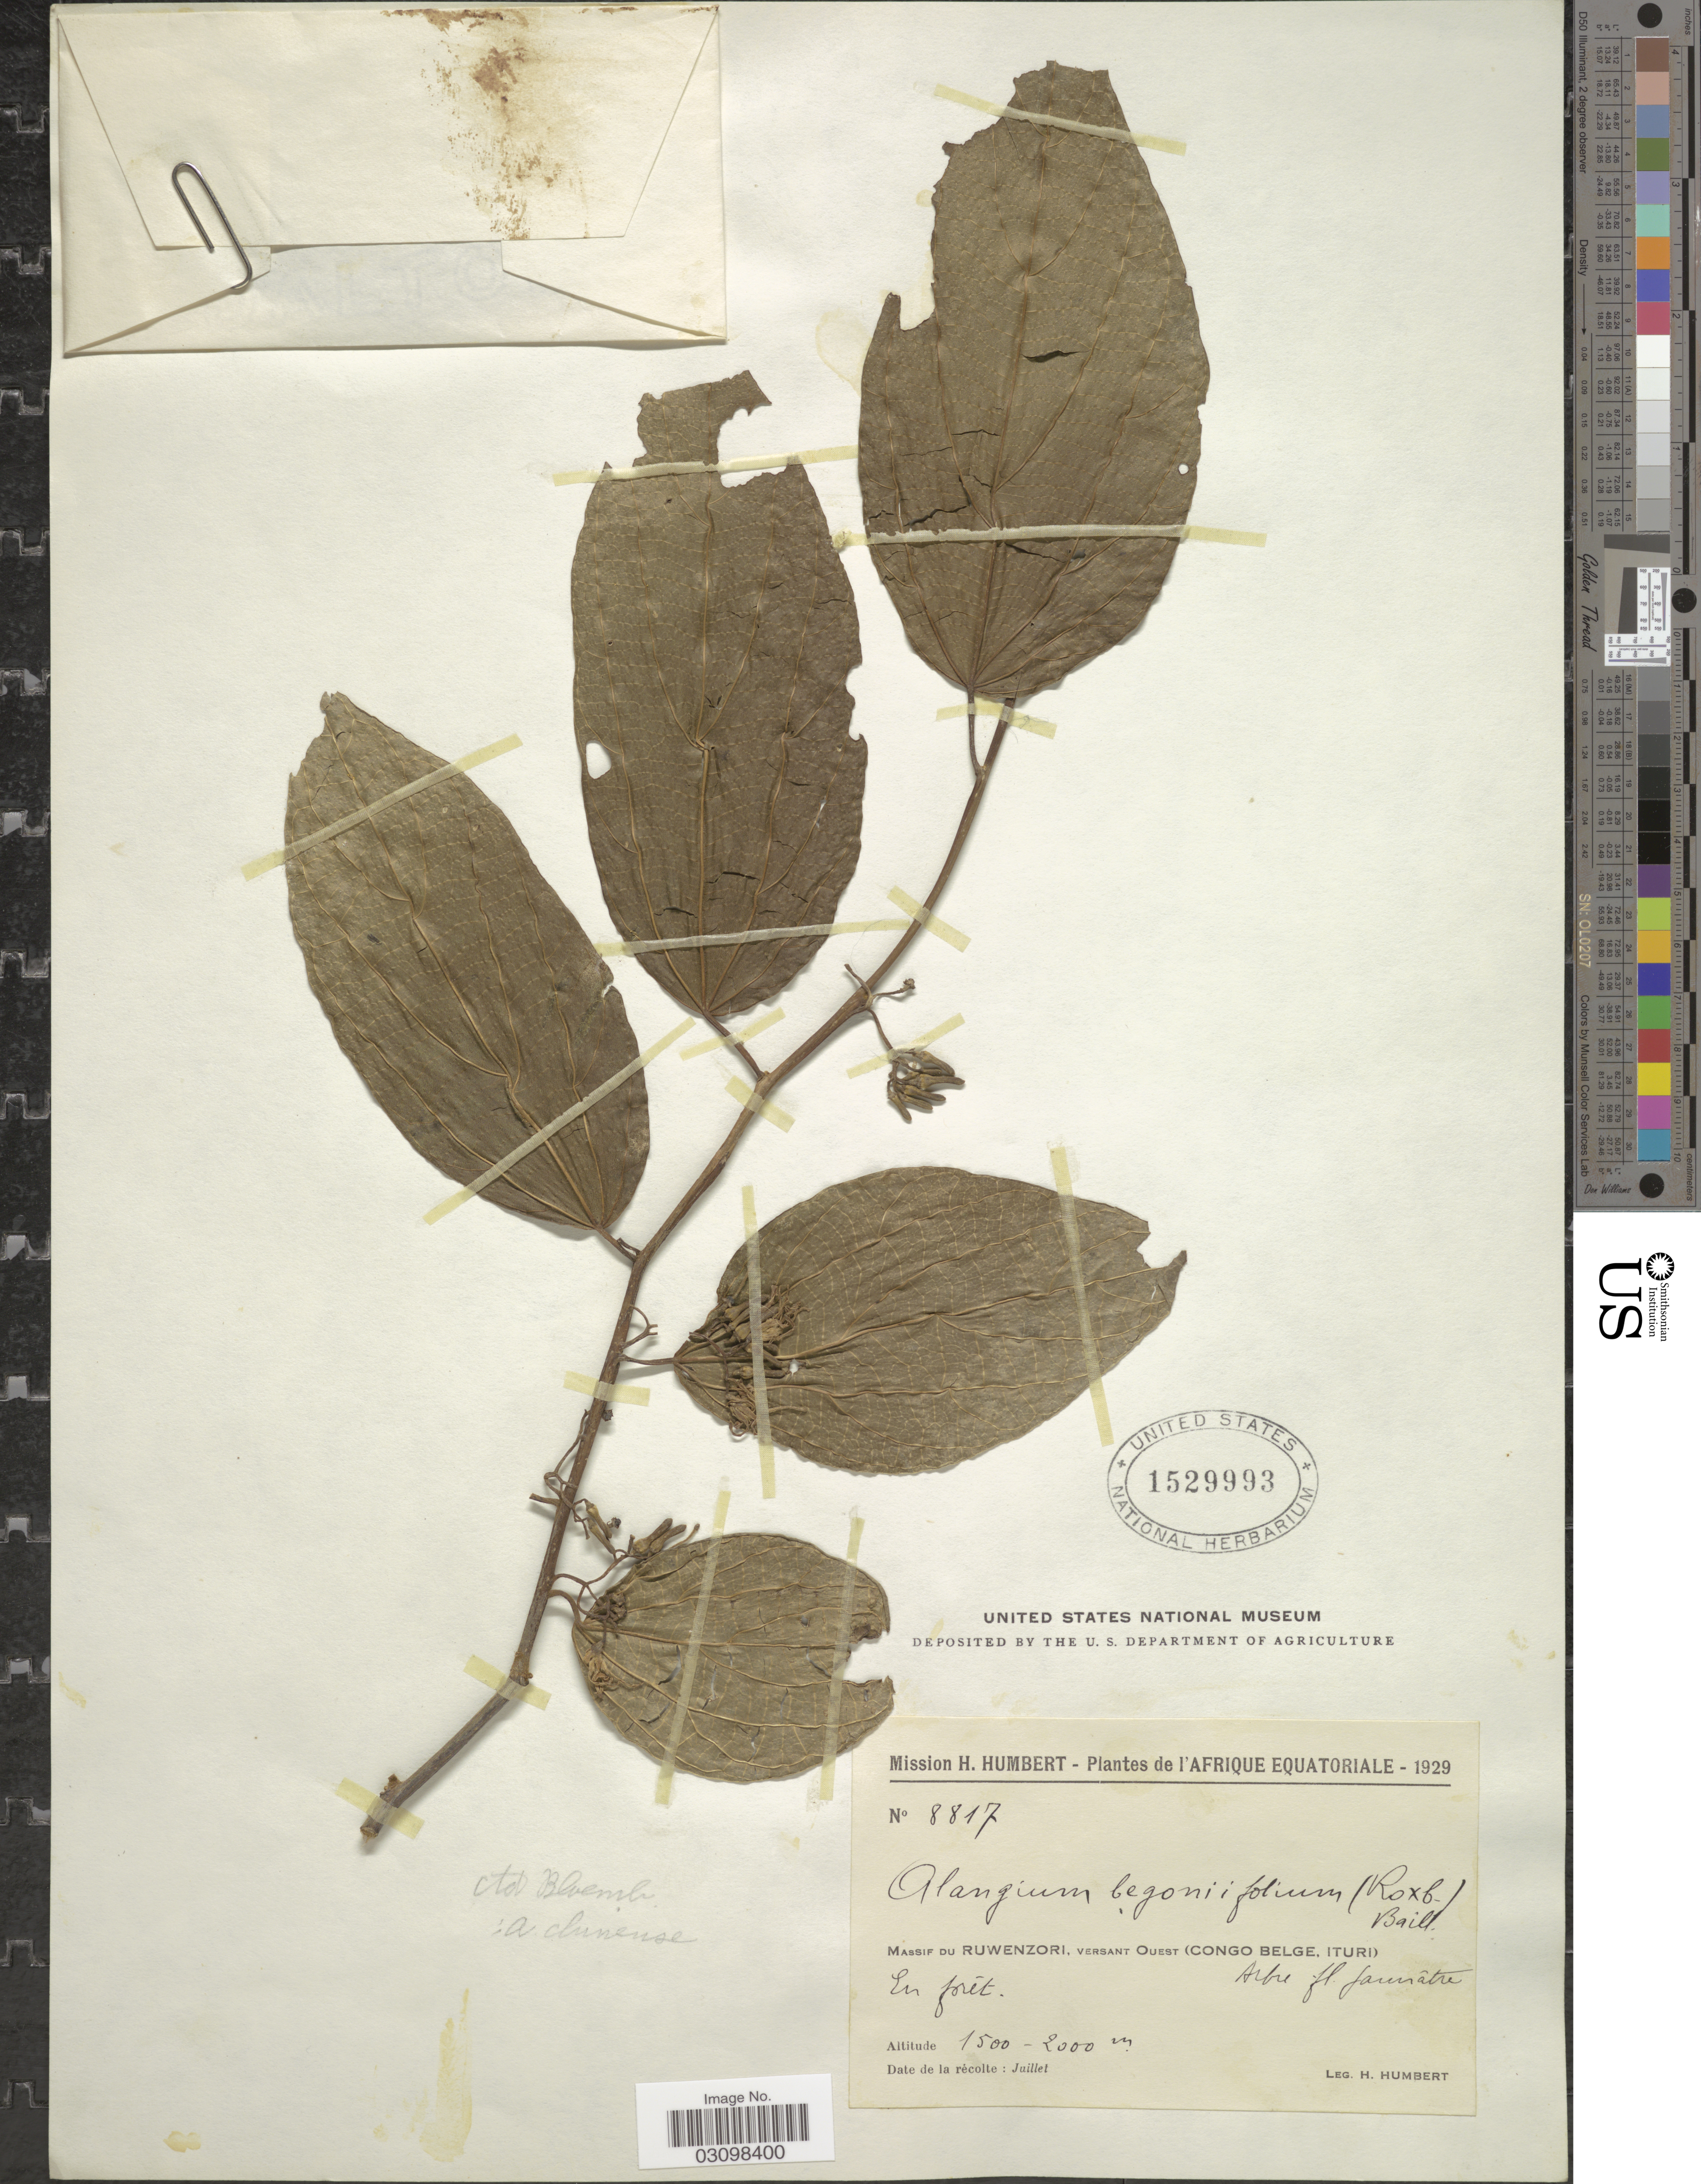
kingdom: Plantae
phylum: Tracheophyta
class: Magnoliopsida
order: Cornales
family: Cornaceae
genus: Alangium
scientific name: Alangium chinense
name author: (Harms) Rehder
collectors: H. Humbert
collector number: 8817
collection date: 1929-07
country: Congo, Democratic Republic of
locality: Afrique Equatoriale. Massif du Ruwenzori, versant Ouest (Congo Belge, Ituri).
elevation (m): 1500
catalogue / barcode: US 1529993